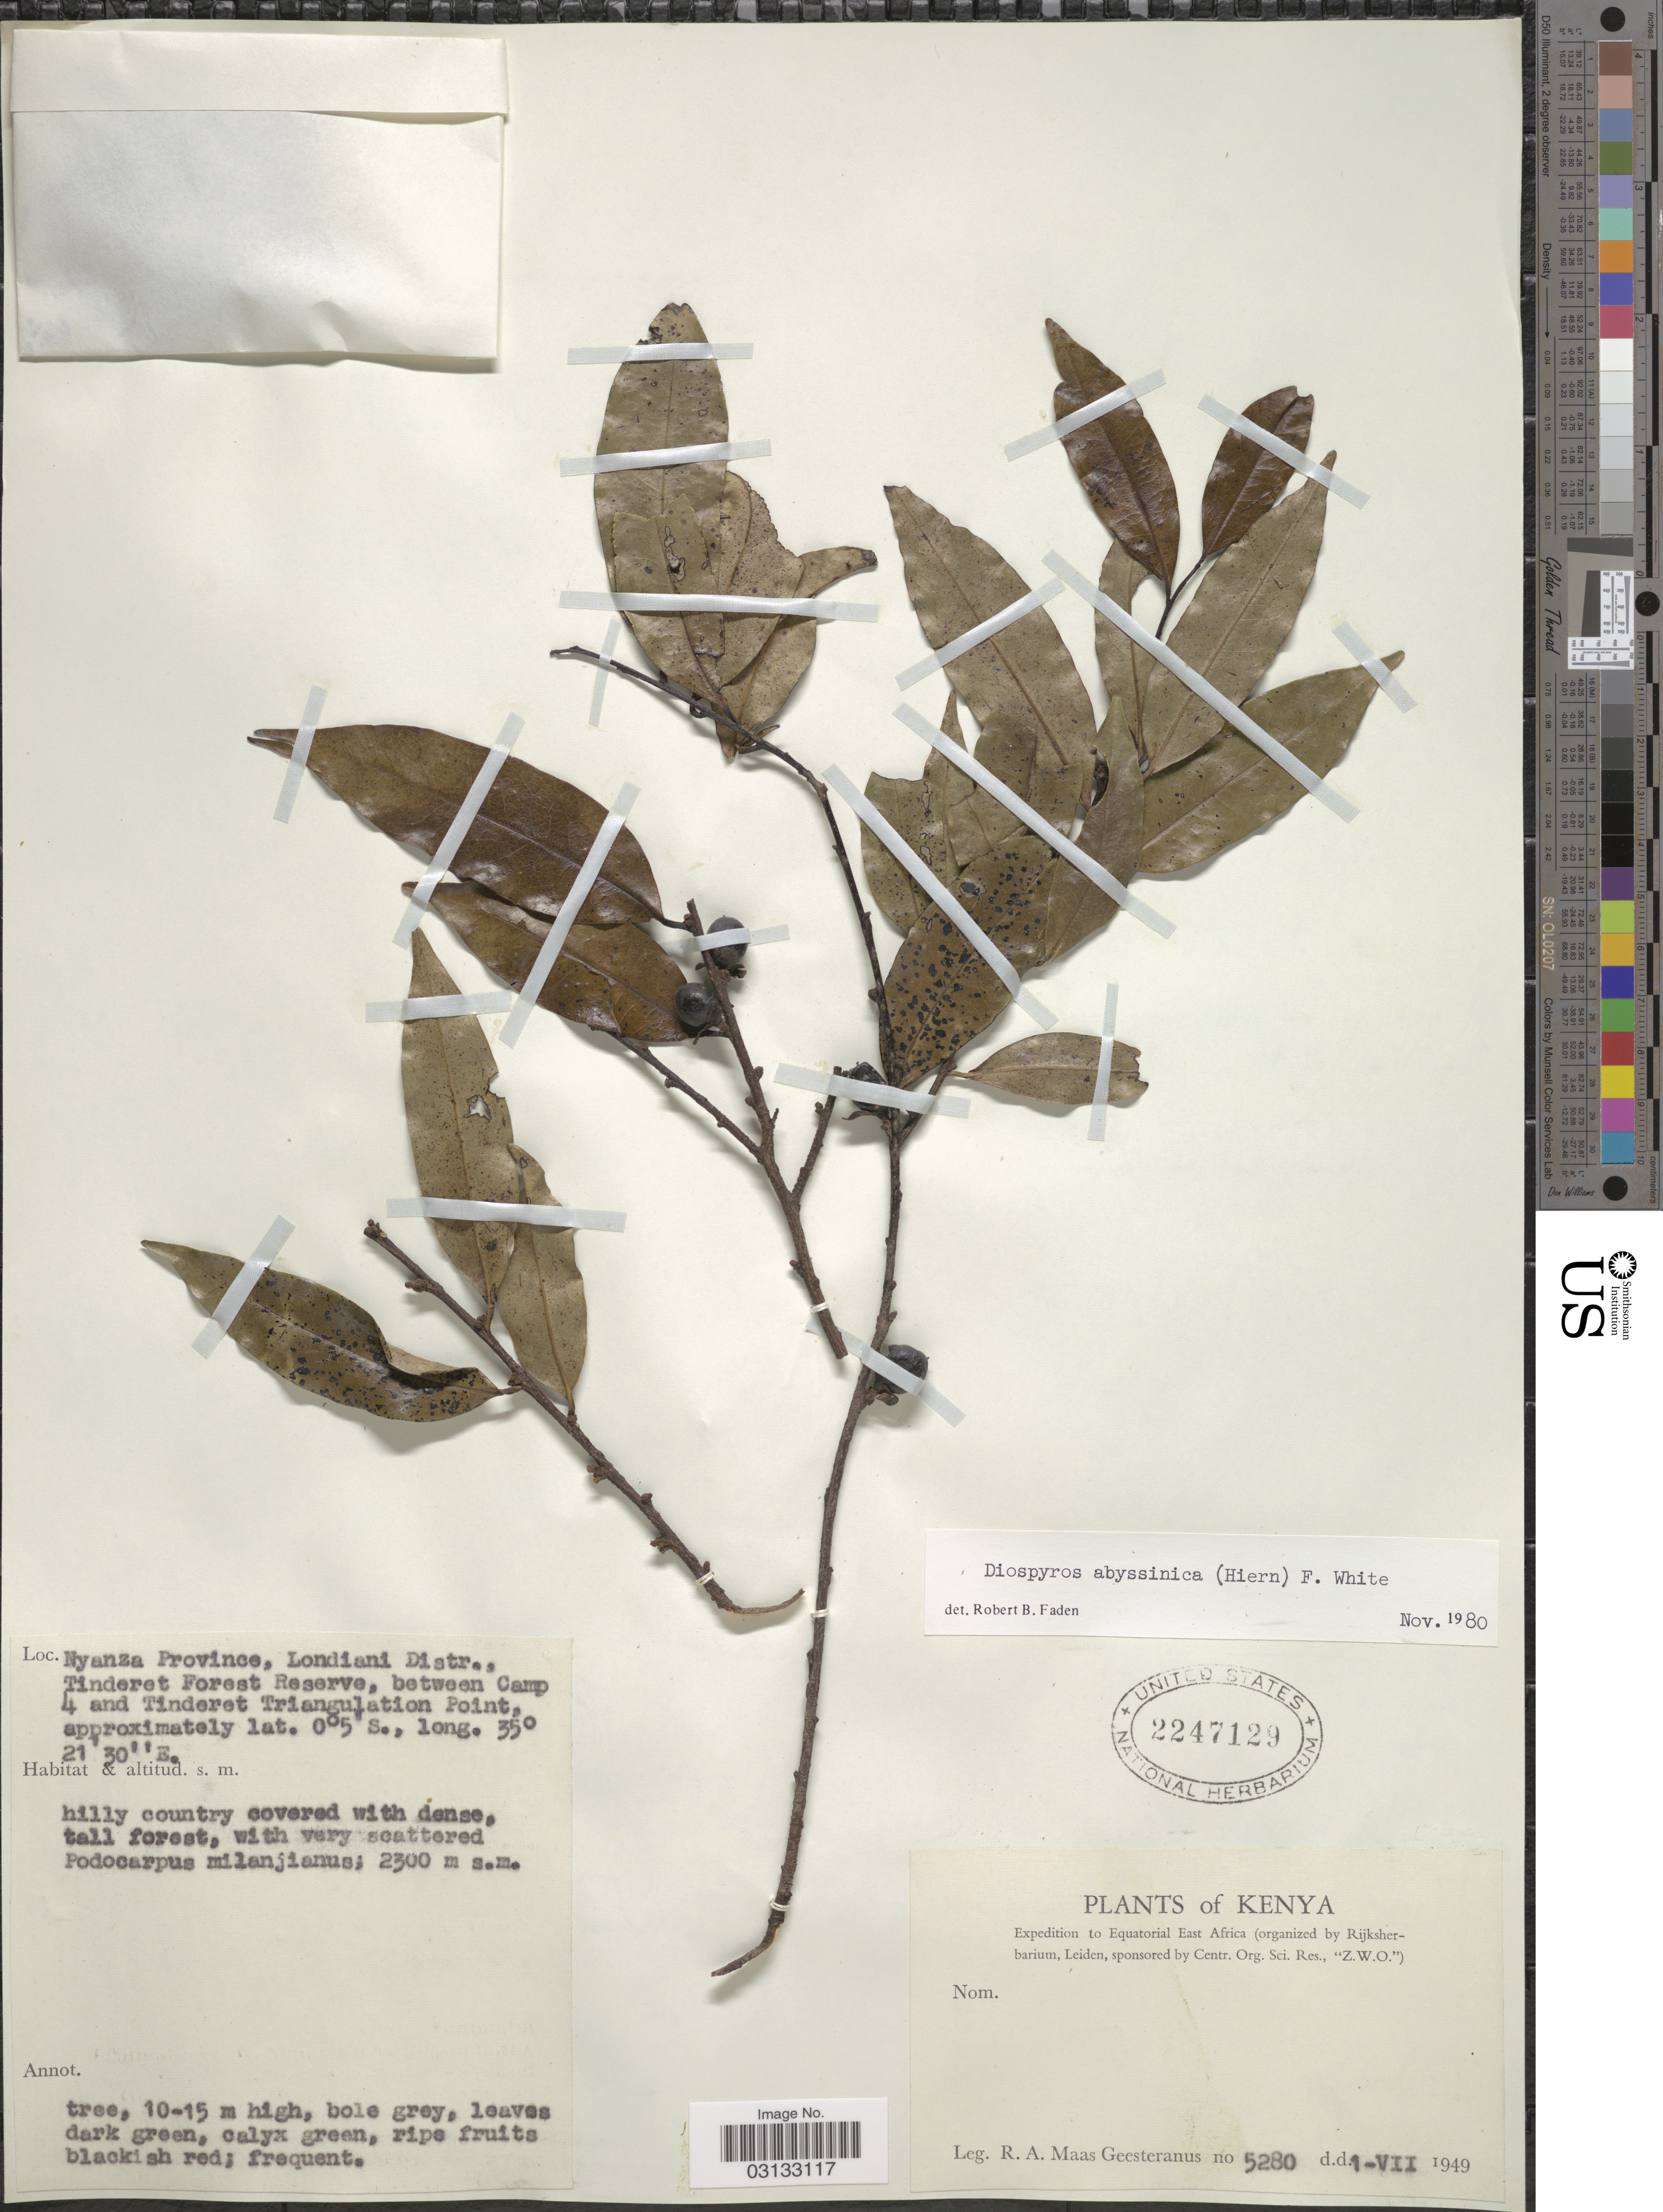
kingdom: Plantae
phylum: Tracheophyta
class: Magnoliopsida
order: Ericales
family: Ebenaceae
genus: Diospyros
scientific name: Diospyros abyssinica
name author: (Hiern) F. White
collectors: R. A. Maas Geesteranus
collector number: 5280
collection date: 1949-07-01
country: Kenya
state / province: Kericho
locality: Nyanza Province, Londiani Distr., Tinderet Forest Reserve, between Camp 4 and Tinderet Triangulation Point.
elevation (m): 2300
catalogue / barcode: US 2247129